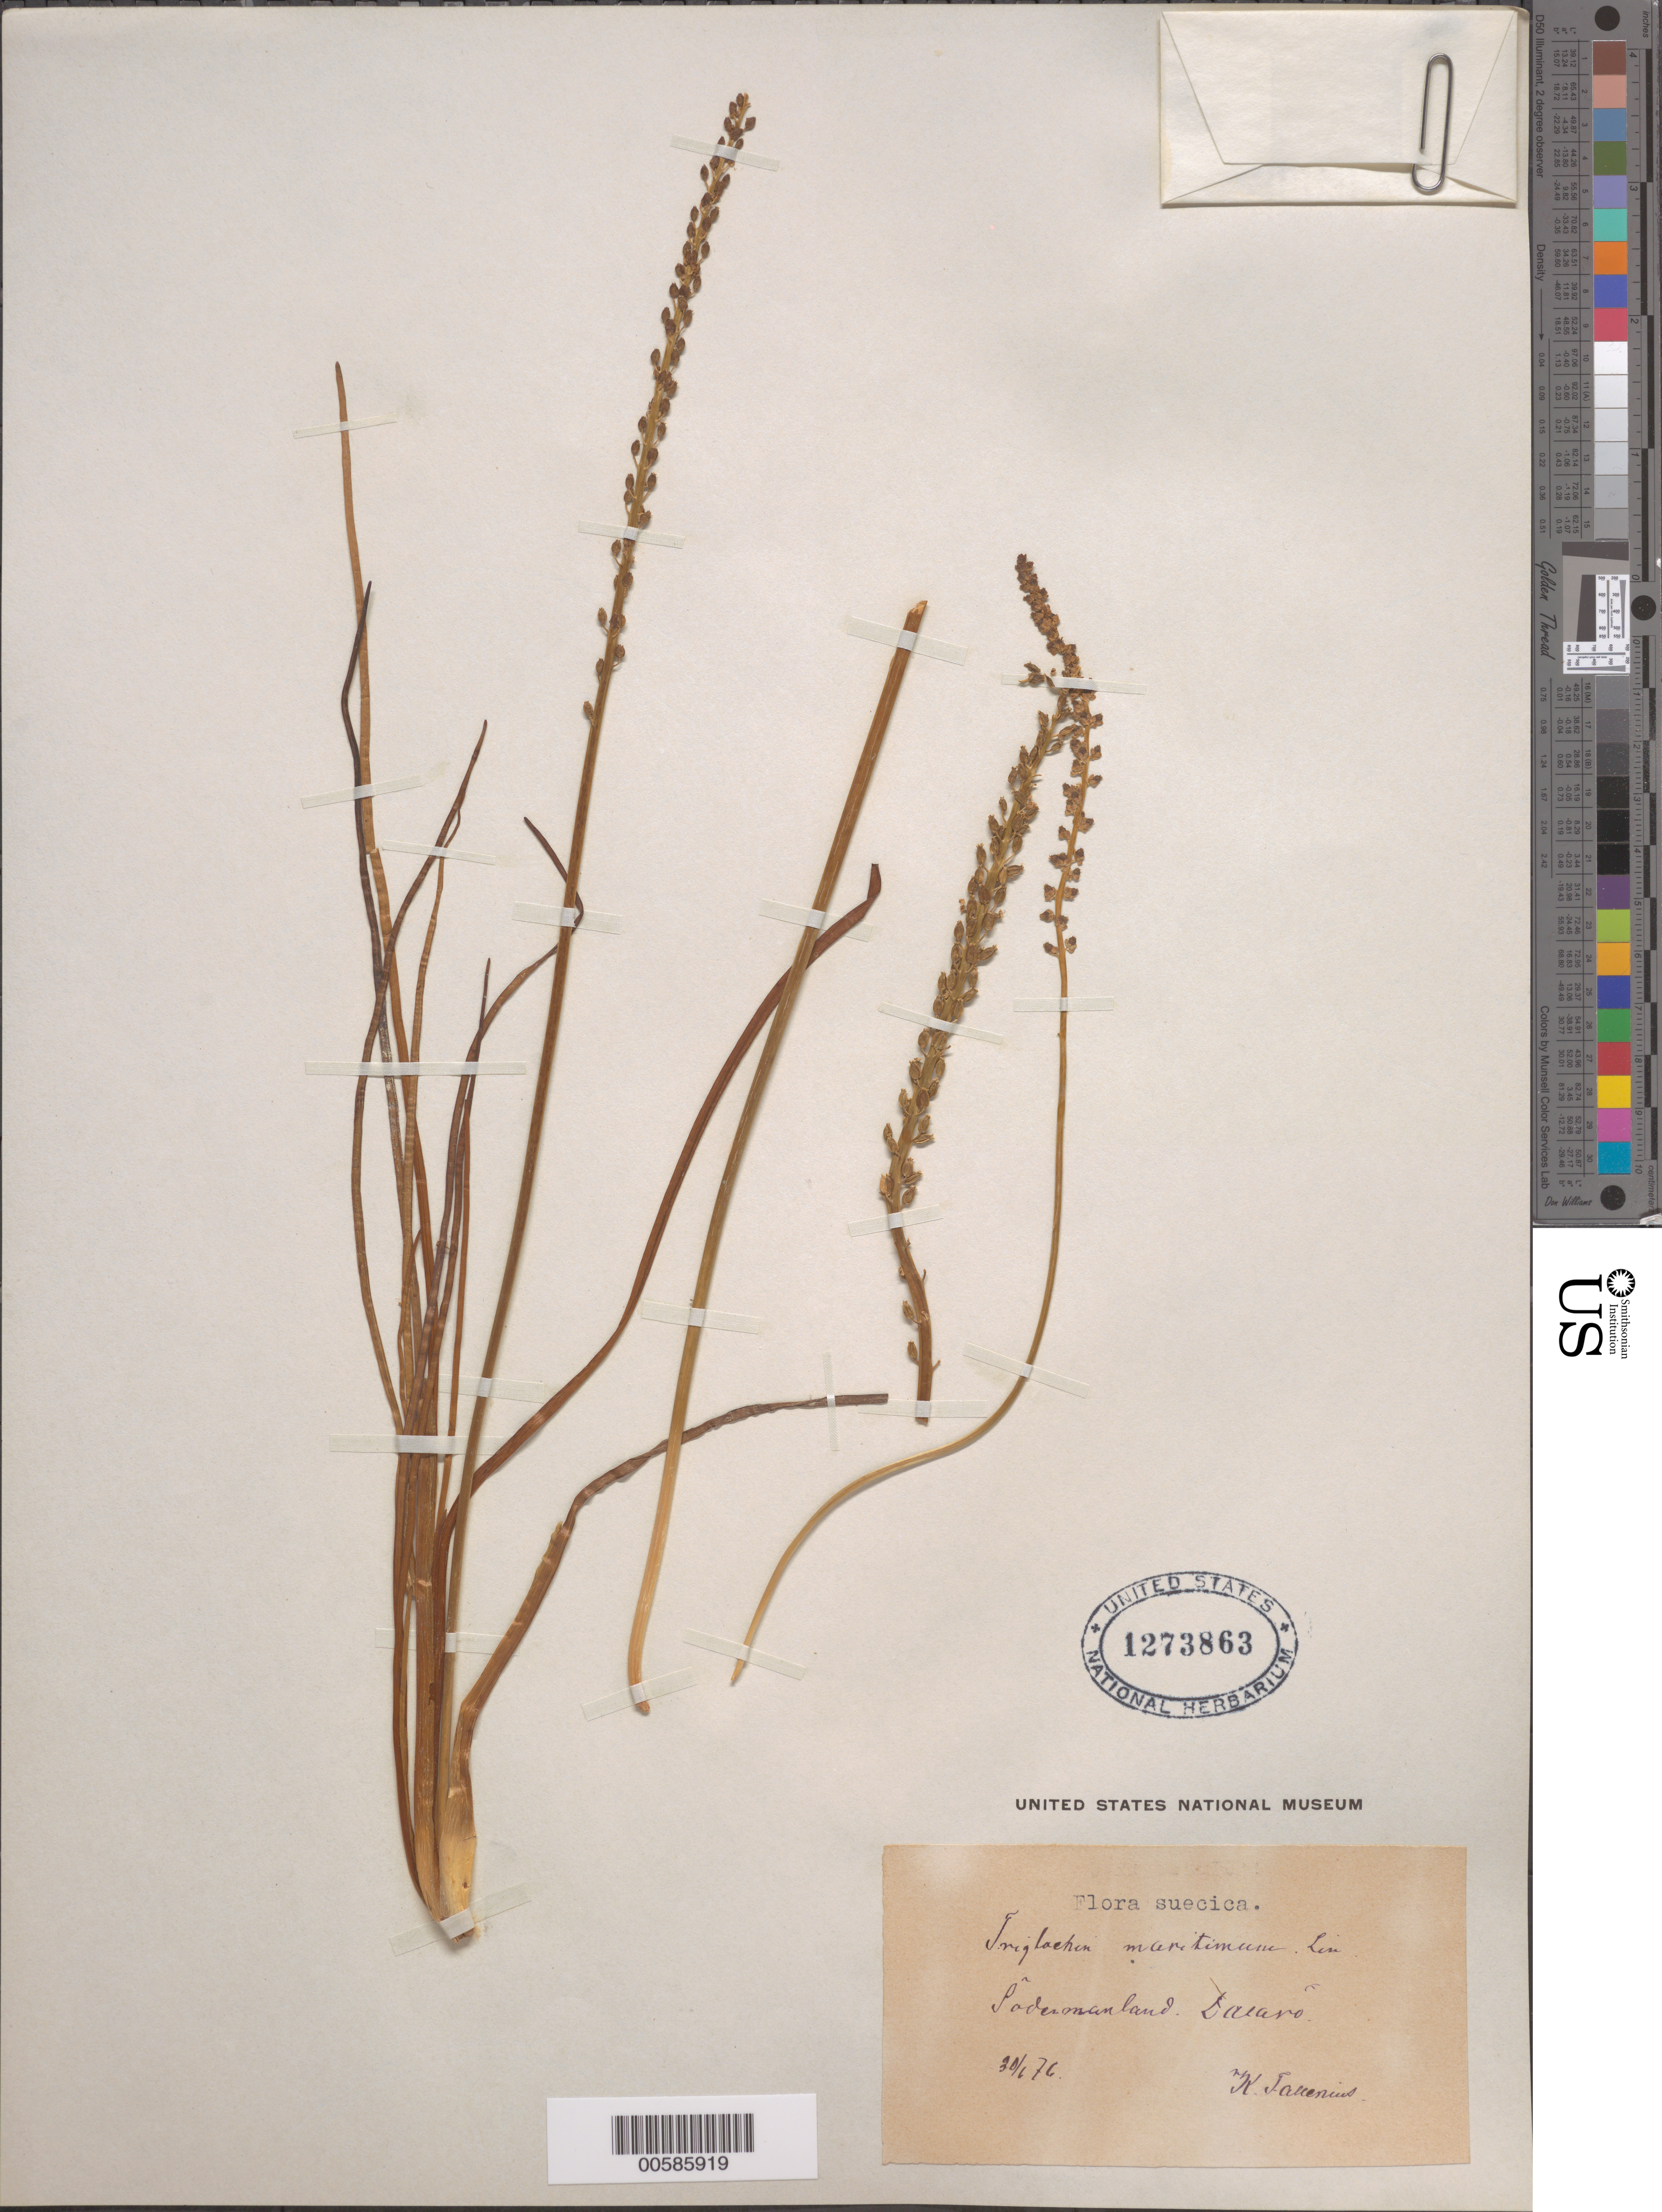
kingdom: Plantae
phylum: Tracheophyta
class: Liliopsida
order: Alismatales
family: Juncaginaceae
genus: Triglochin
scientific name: Triglochin maritima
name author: L.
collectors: K. Tauenius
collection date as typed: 30 Jun 1976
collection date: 1976-06-30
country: Switzerland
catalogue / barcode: US 1273863